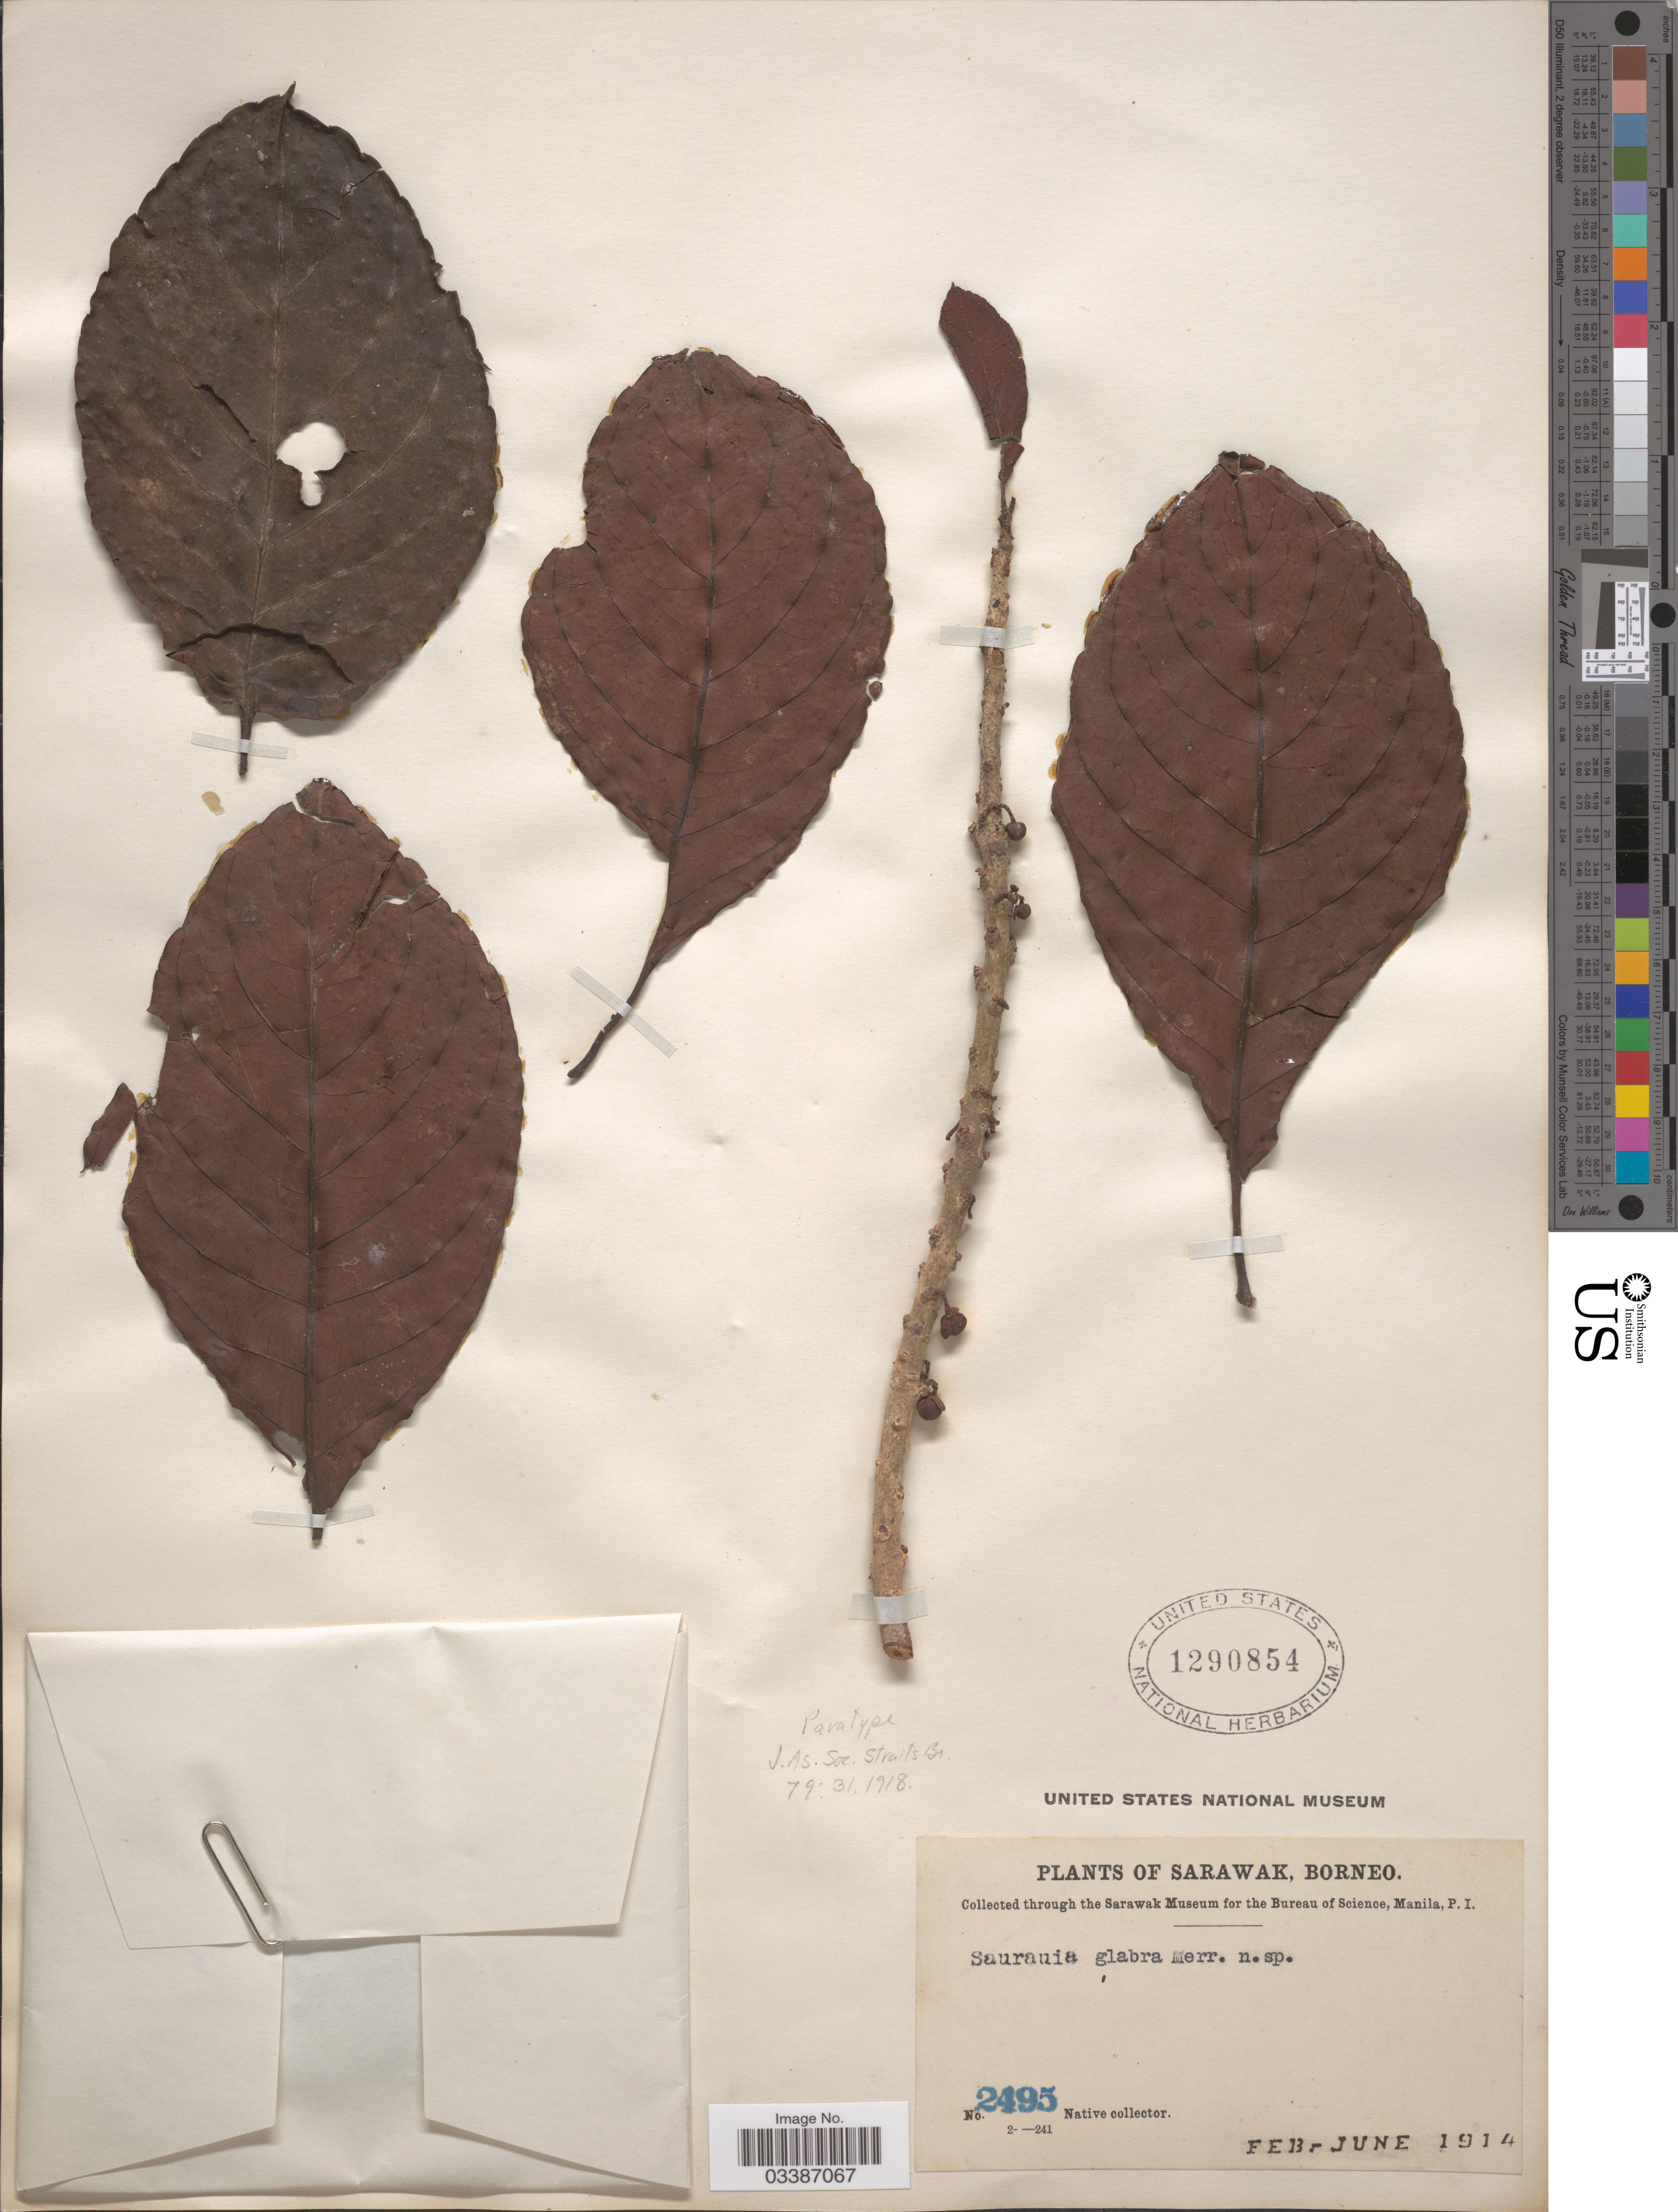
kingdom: Plantae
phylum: Tracheophyta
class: Magnoliopsida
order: Ericales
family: Actinidiaceae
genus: Saurauia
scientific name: Saurauia glabra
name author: Merr.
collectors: Native collector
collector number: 2495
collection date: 1914-02/1914-06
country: Malaysia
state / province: Sarawak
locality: Borneo.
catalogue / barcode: US 1290854